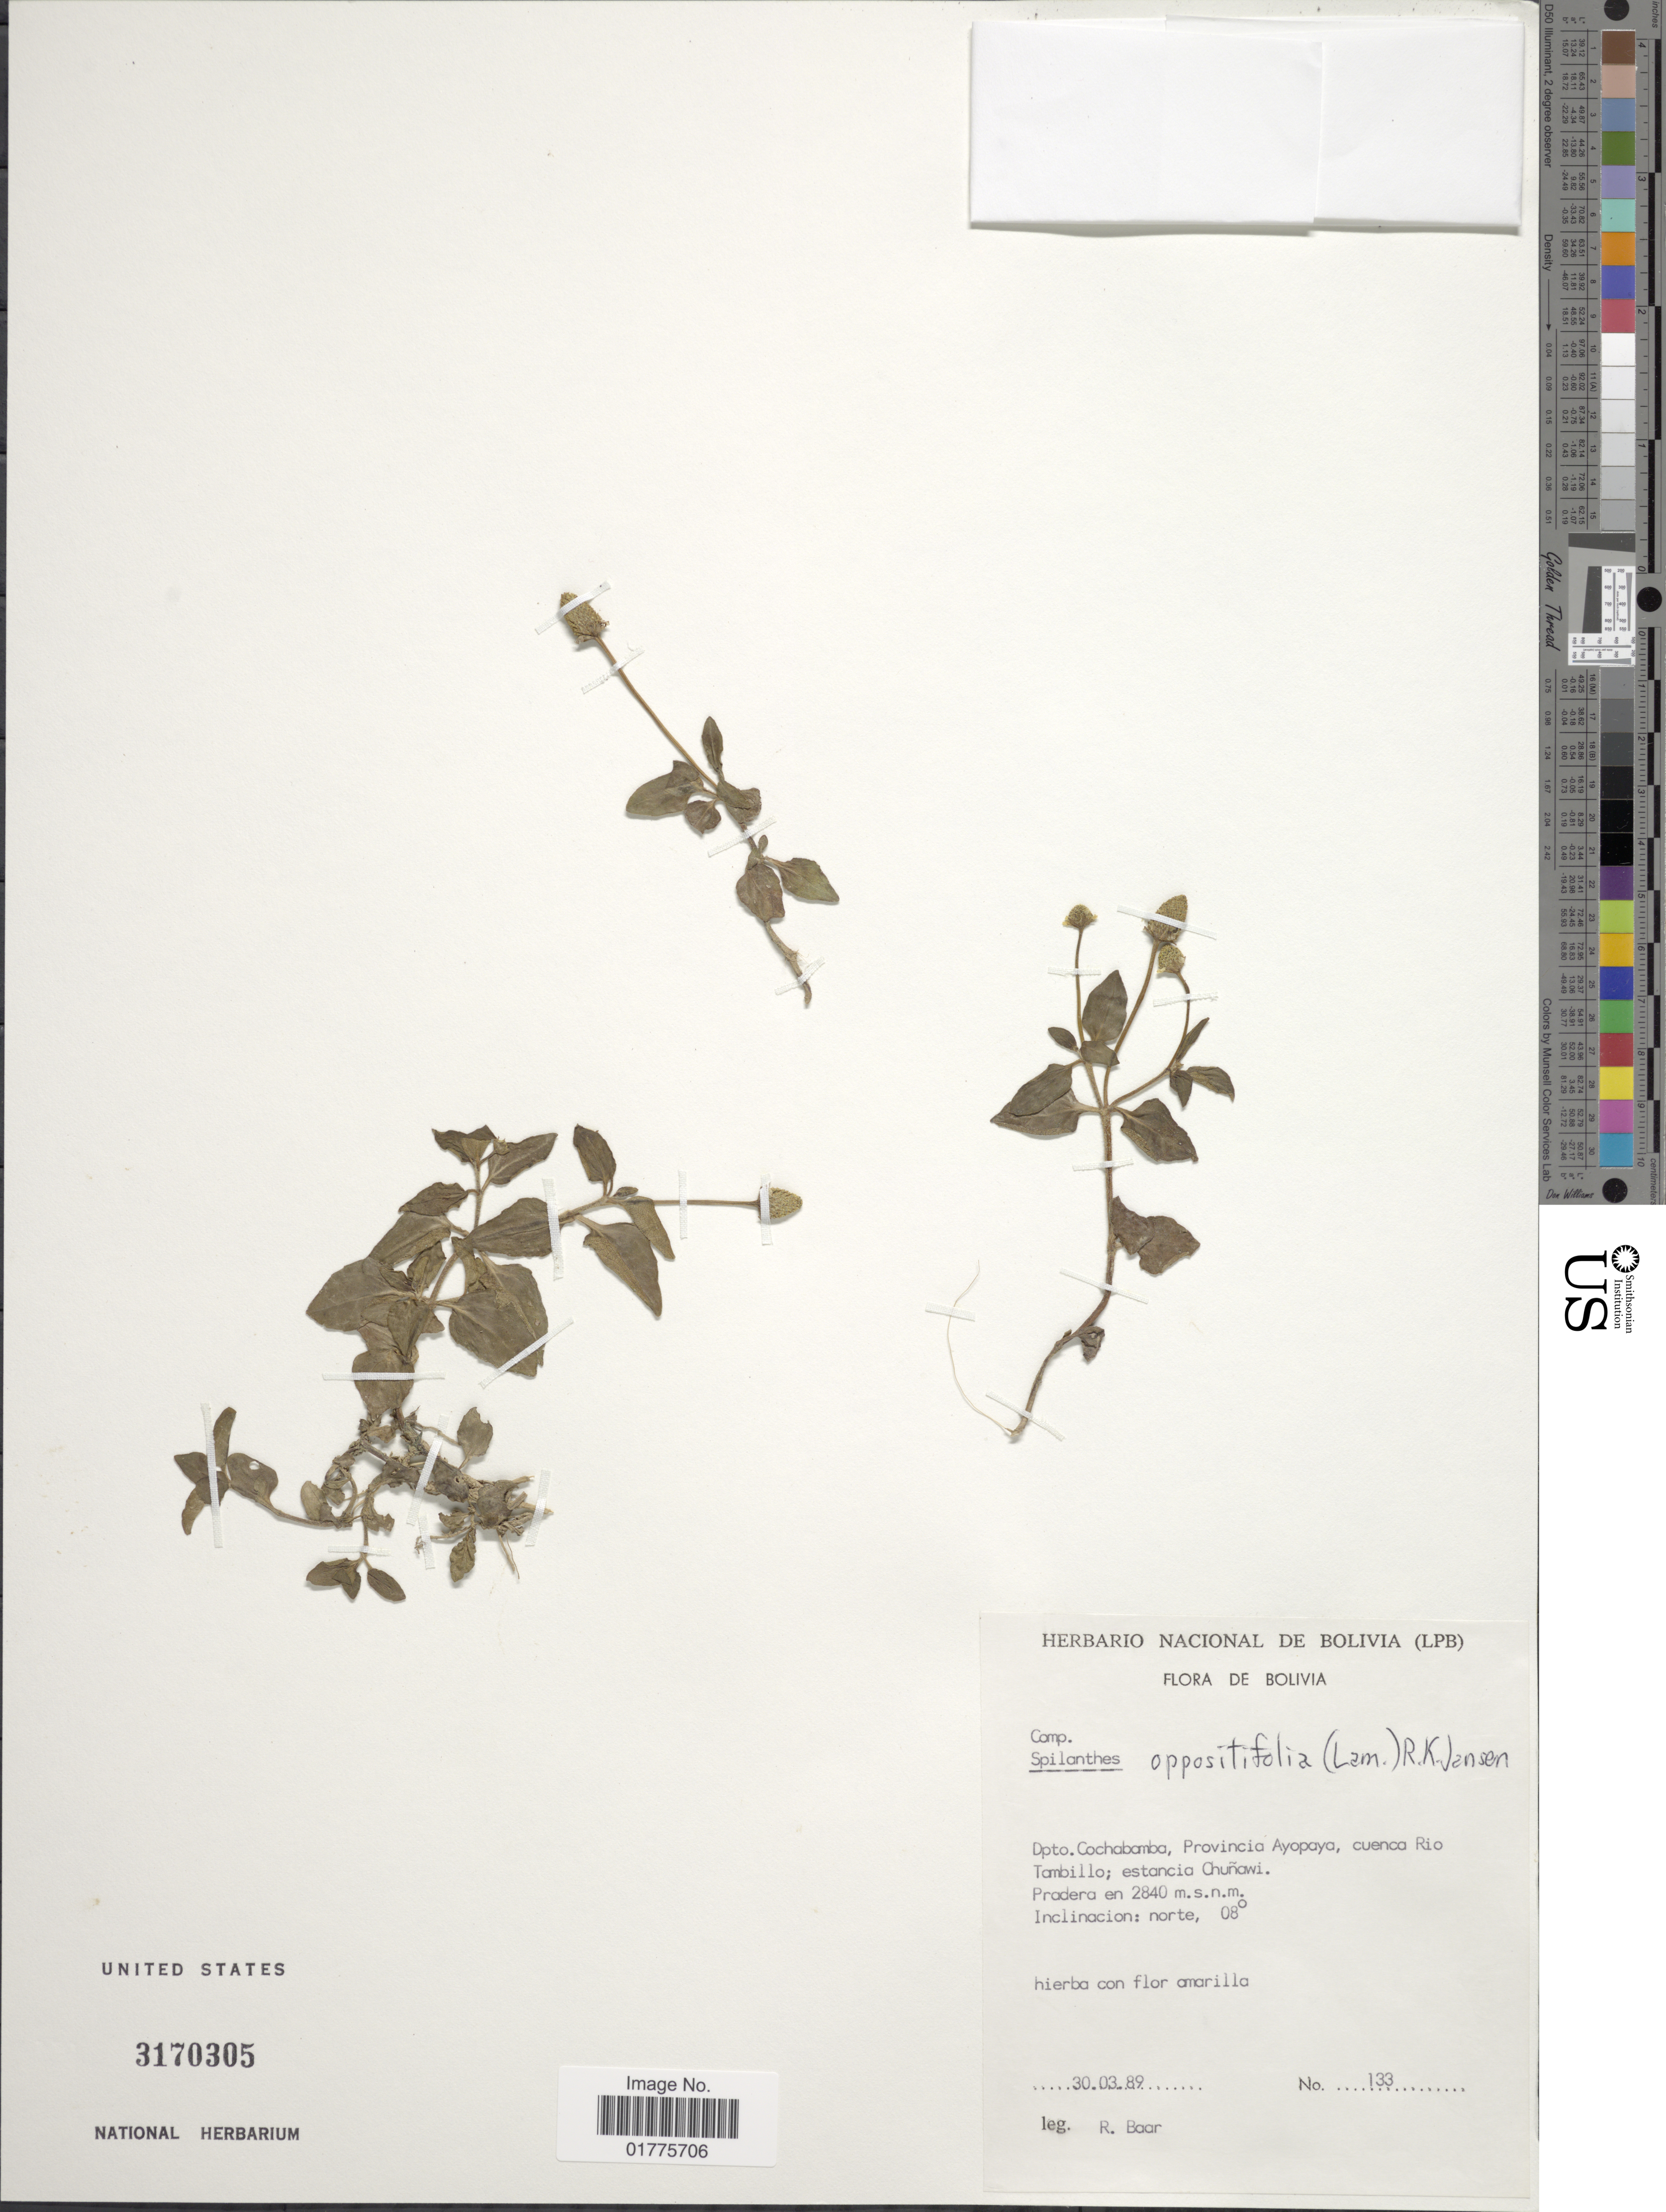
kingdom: Plantae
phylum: Tracheophyta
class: Magnoliopsida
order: Asterales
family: Asteraceae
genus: Acmella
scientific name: Acmella repens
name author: (Walter) Rich.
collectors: R. Baar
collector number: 133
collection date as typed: Transcribed d/m/y: 30/3/89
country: Bolivia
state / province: Cochabamba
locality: Provincia Ayopaya, cuenca Rio Tambillo; estancia Chuñawi, Pradera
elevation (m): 240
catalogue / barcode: US 3170305